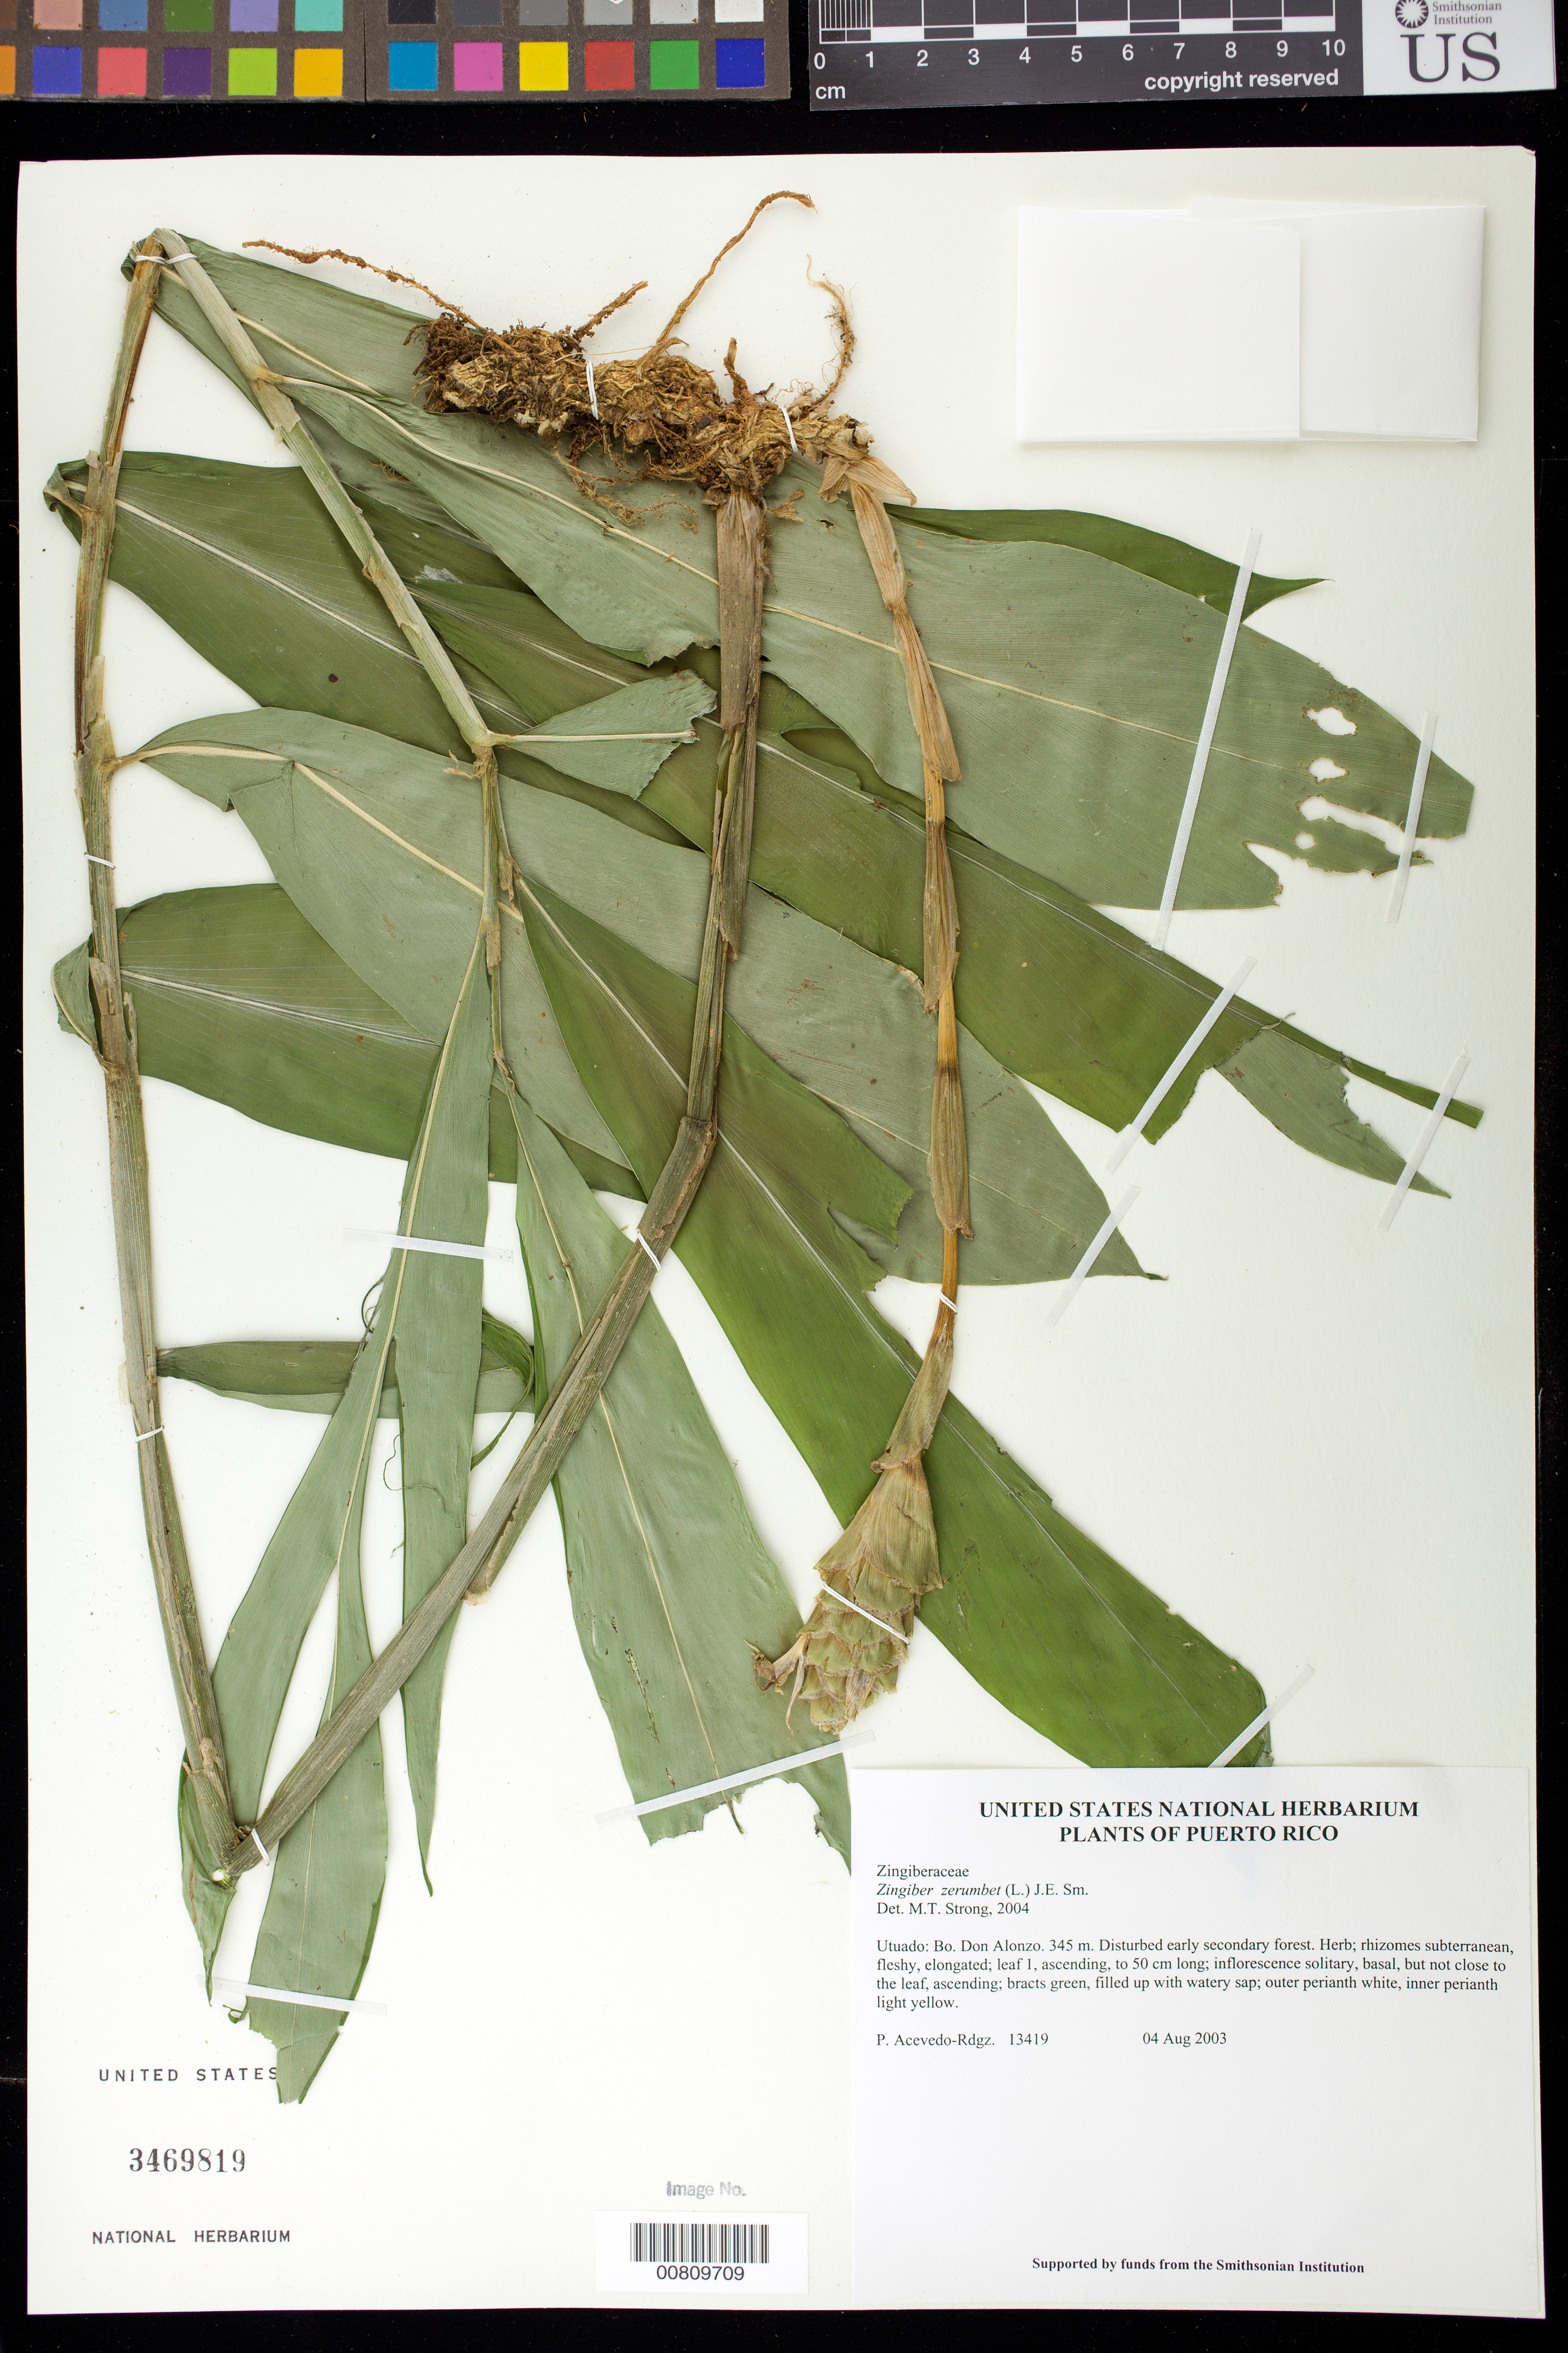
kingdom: Plantae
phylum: Tracheophyta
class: Liliopsida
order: Zingiberales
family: Zingiberaceae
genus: Zingiber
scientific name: Zingiber zerumbet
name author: (L.) Sm.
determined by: Strong, M. T., (US), Smithsonian Institution - National Museum of Natural History (UNITED STATES)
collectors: P. Acevedo-Rodr.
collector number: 13419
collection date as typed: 04 Aug 2003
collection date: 2003-08-04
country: Puerto Rico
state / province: Utuado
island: Puerto Rico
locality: Utuado: Bo. Don Alonzo.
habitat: Disturbed early secondary forest.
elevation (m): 345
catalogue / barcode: US 3469819